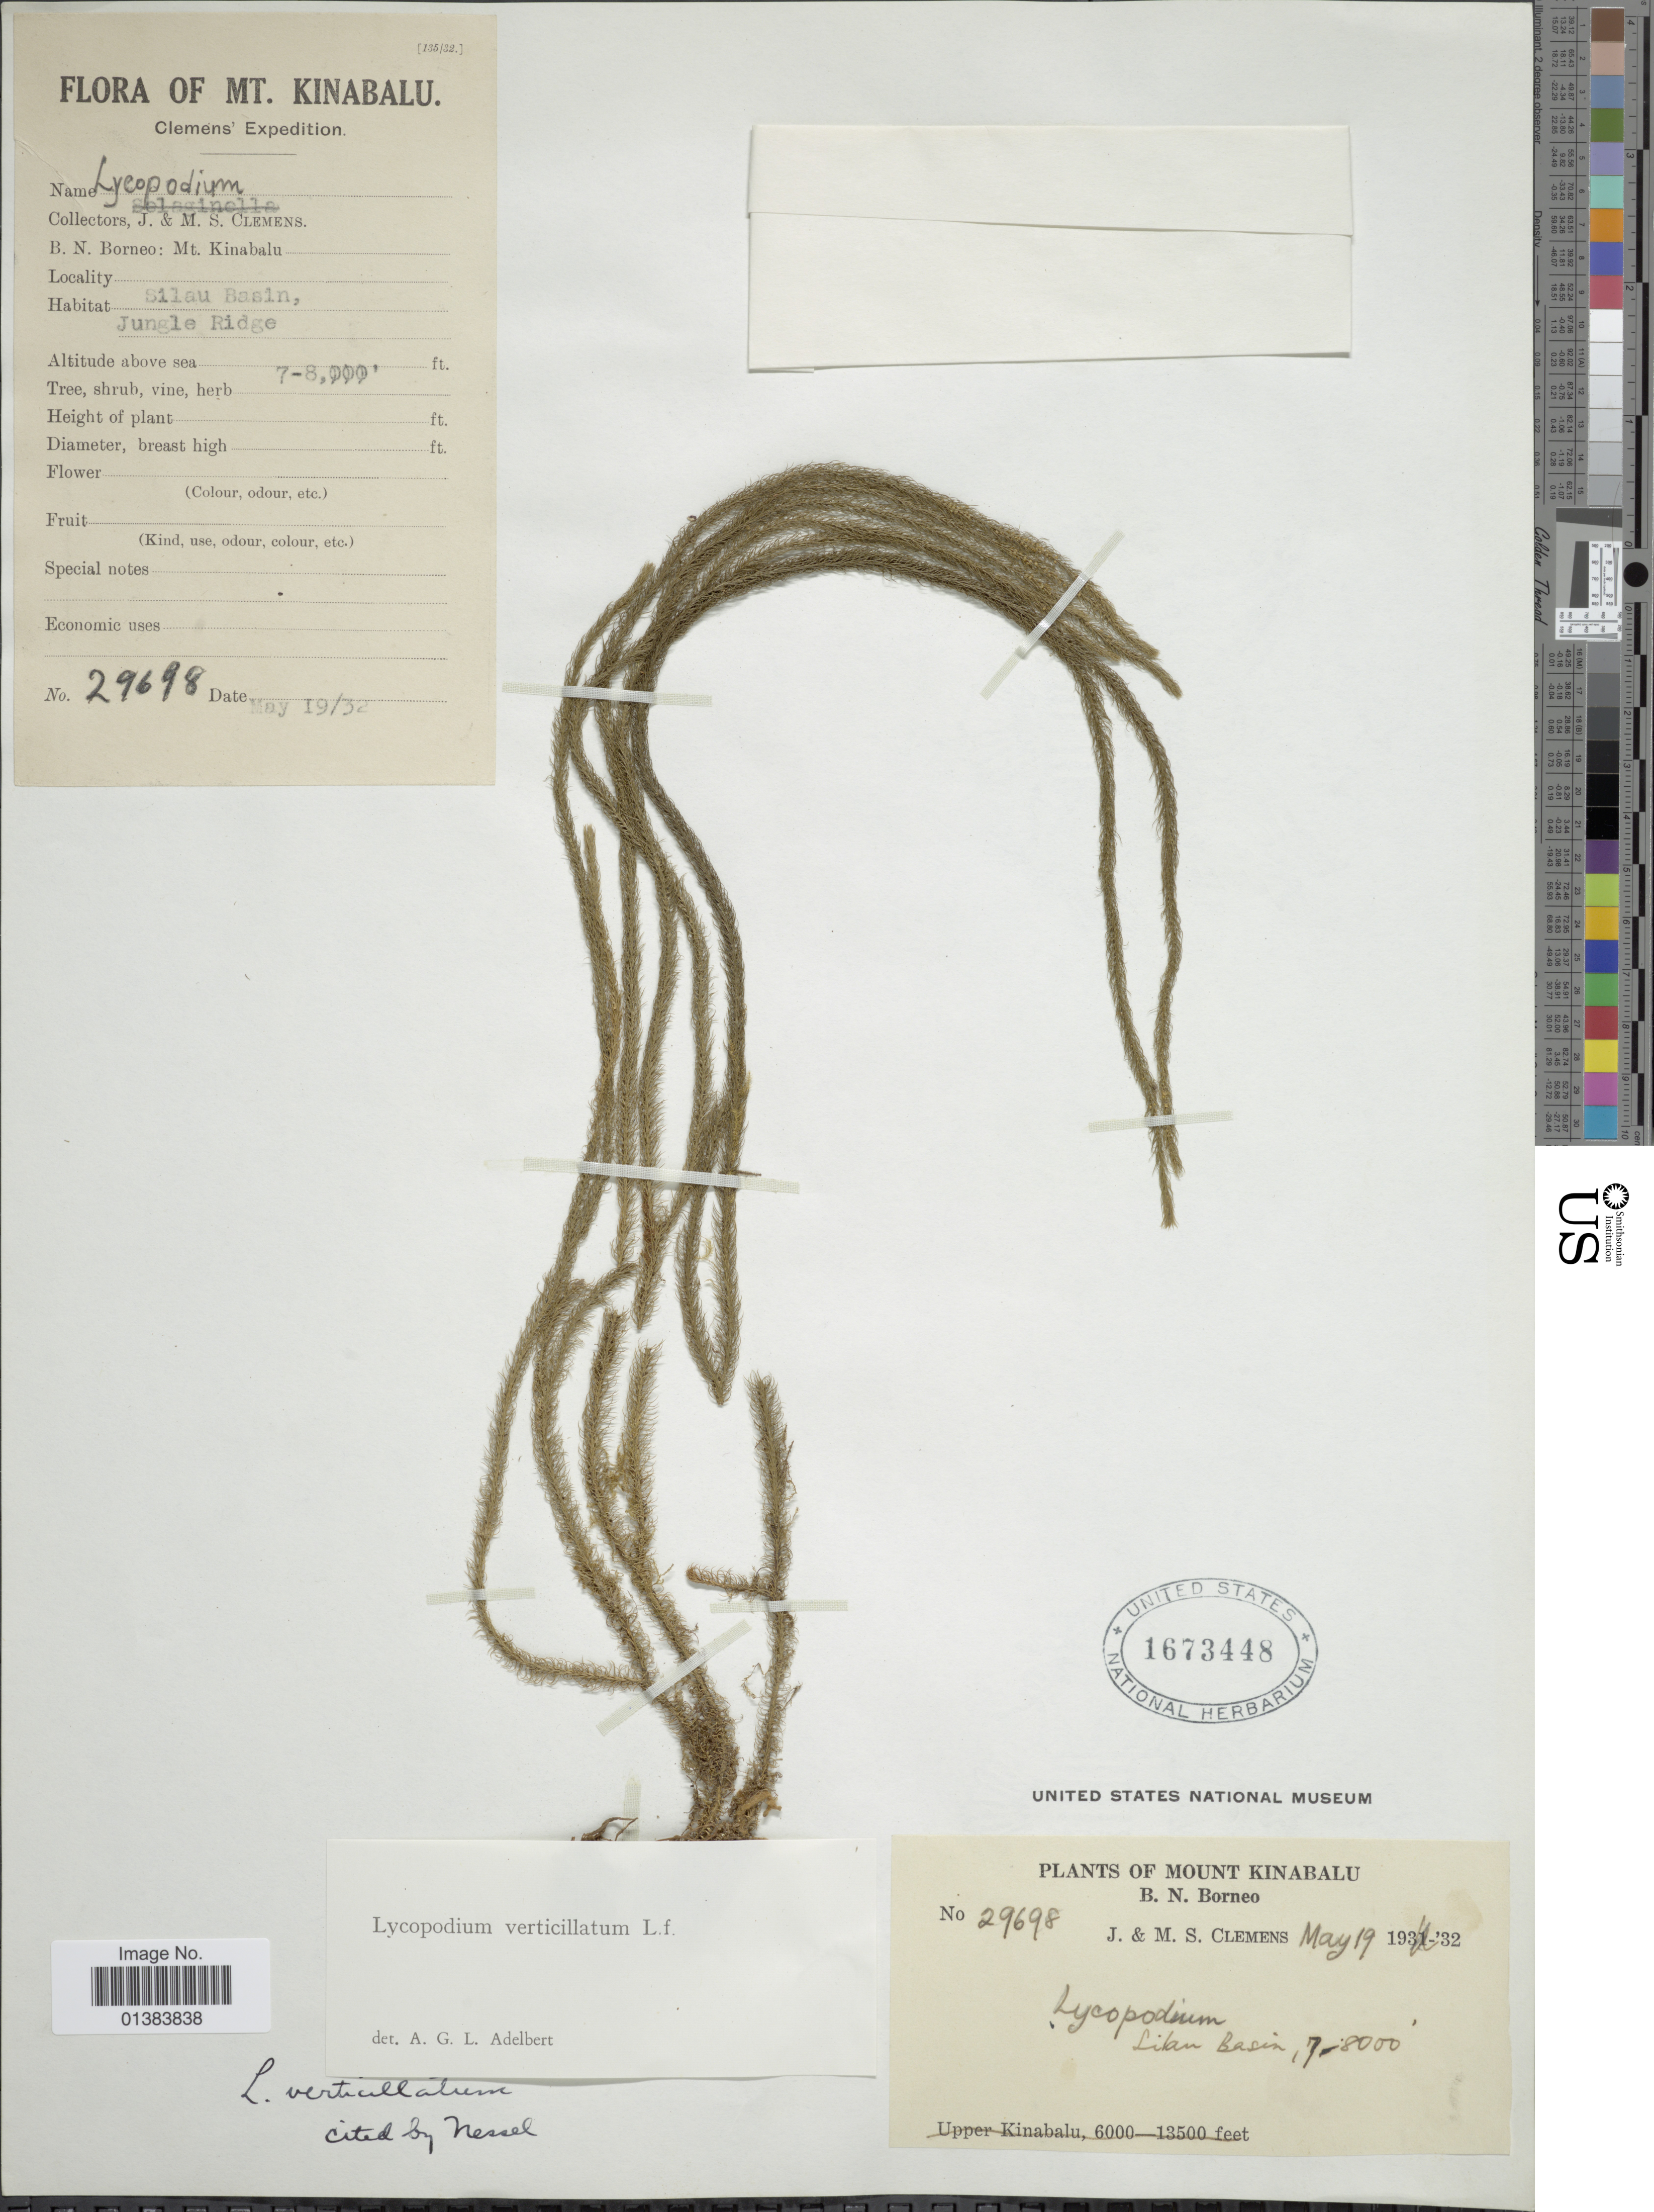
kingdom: Plantae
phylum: Tracheophyta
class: Lycopodiopsida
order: Lycopodiales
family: Lycopodiaceae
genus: Phlegmariurus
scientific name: Phlegmariurus verticillatus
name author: (L. f.) A. R. Field & Testo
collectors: J. Clemens & M. S. Clemens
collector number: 29698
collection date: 1932-05-19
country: Malaysia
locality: Mount Kinabalu, B.N. Borneo; Silau Basin.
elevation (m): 2134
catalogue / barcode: US 1673448